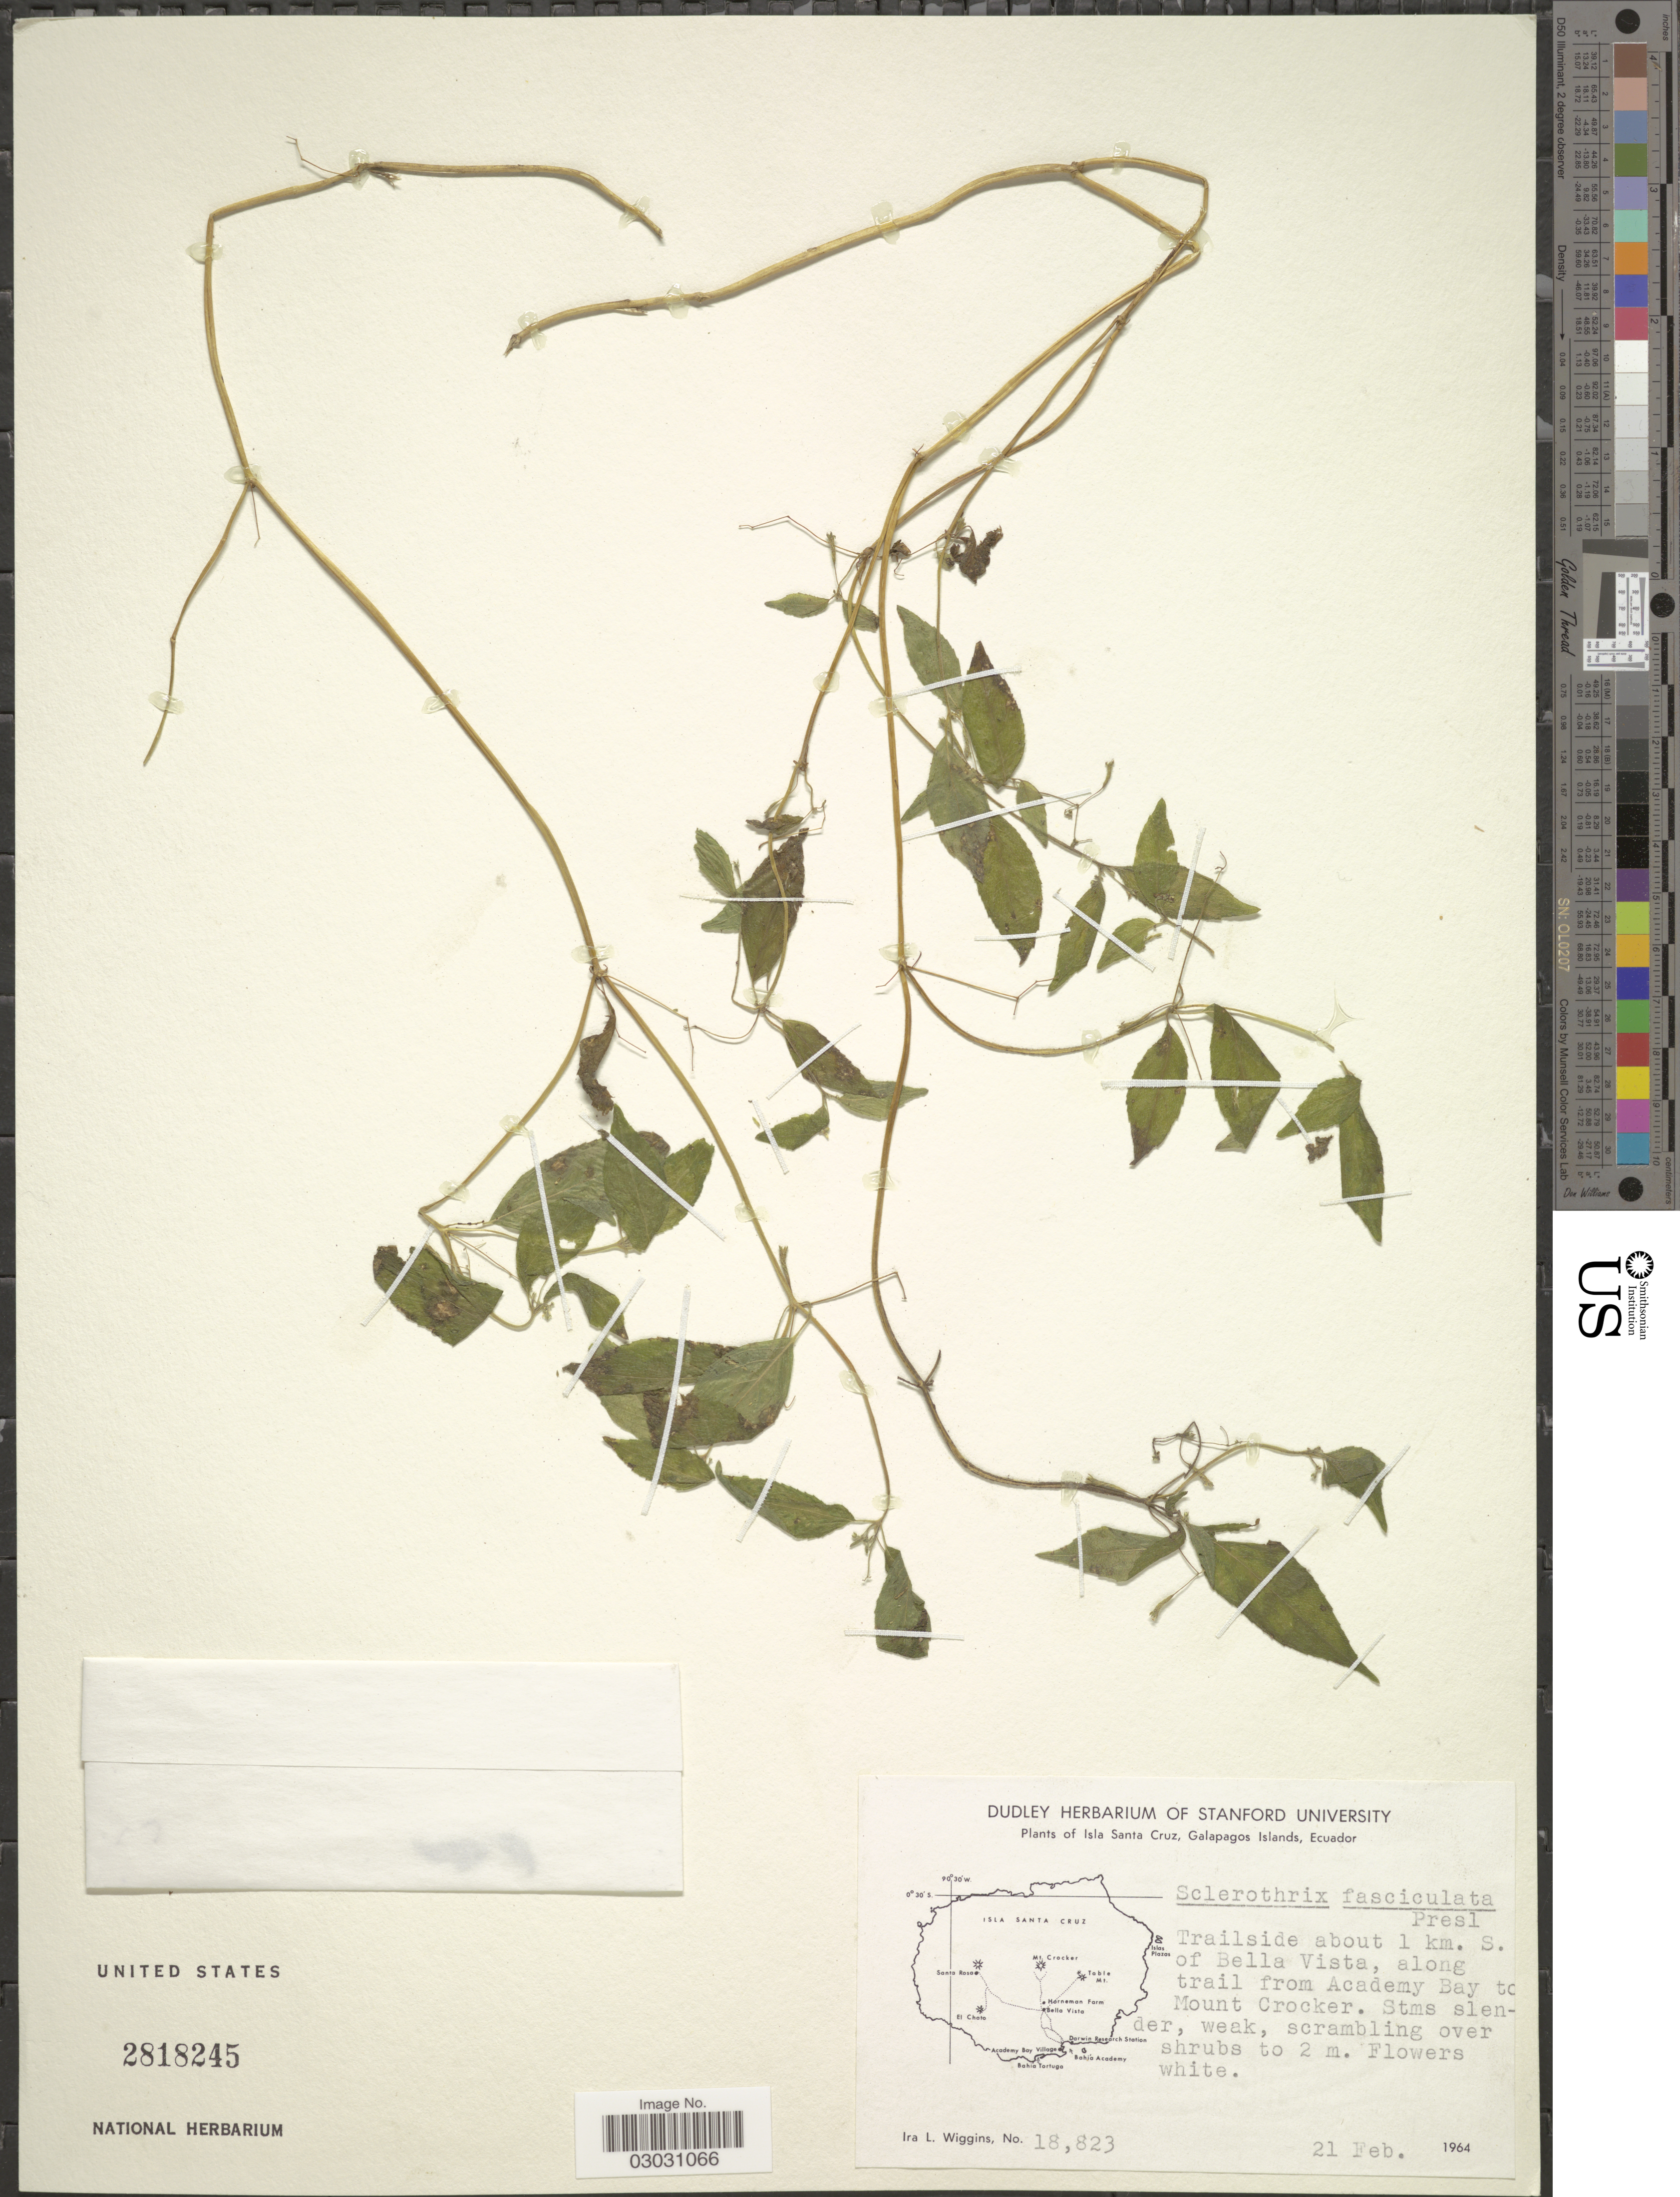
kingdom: Plantae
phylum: Tracheophyta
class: Magnoliopsida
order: Cornales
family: Loasaceae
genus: Klaprothia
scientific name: Klaprothia fasciculata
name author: (C. Presl) Poston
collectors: I. L. Wiggins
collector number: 18823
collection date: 1964-02-21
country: Ecuador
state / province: Colón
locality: Isla Santa Cruz, Galapagos Islands, Trailside about 1 km. S of Bella Vista, along trail from Academy Bay to Mount Crocker.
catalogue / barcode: US 2818245